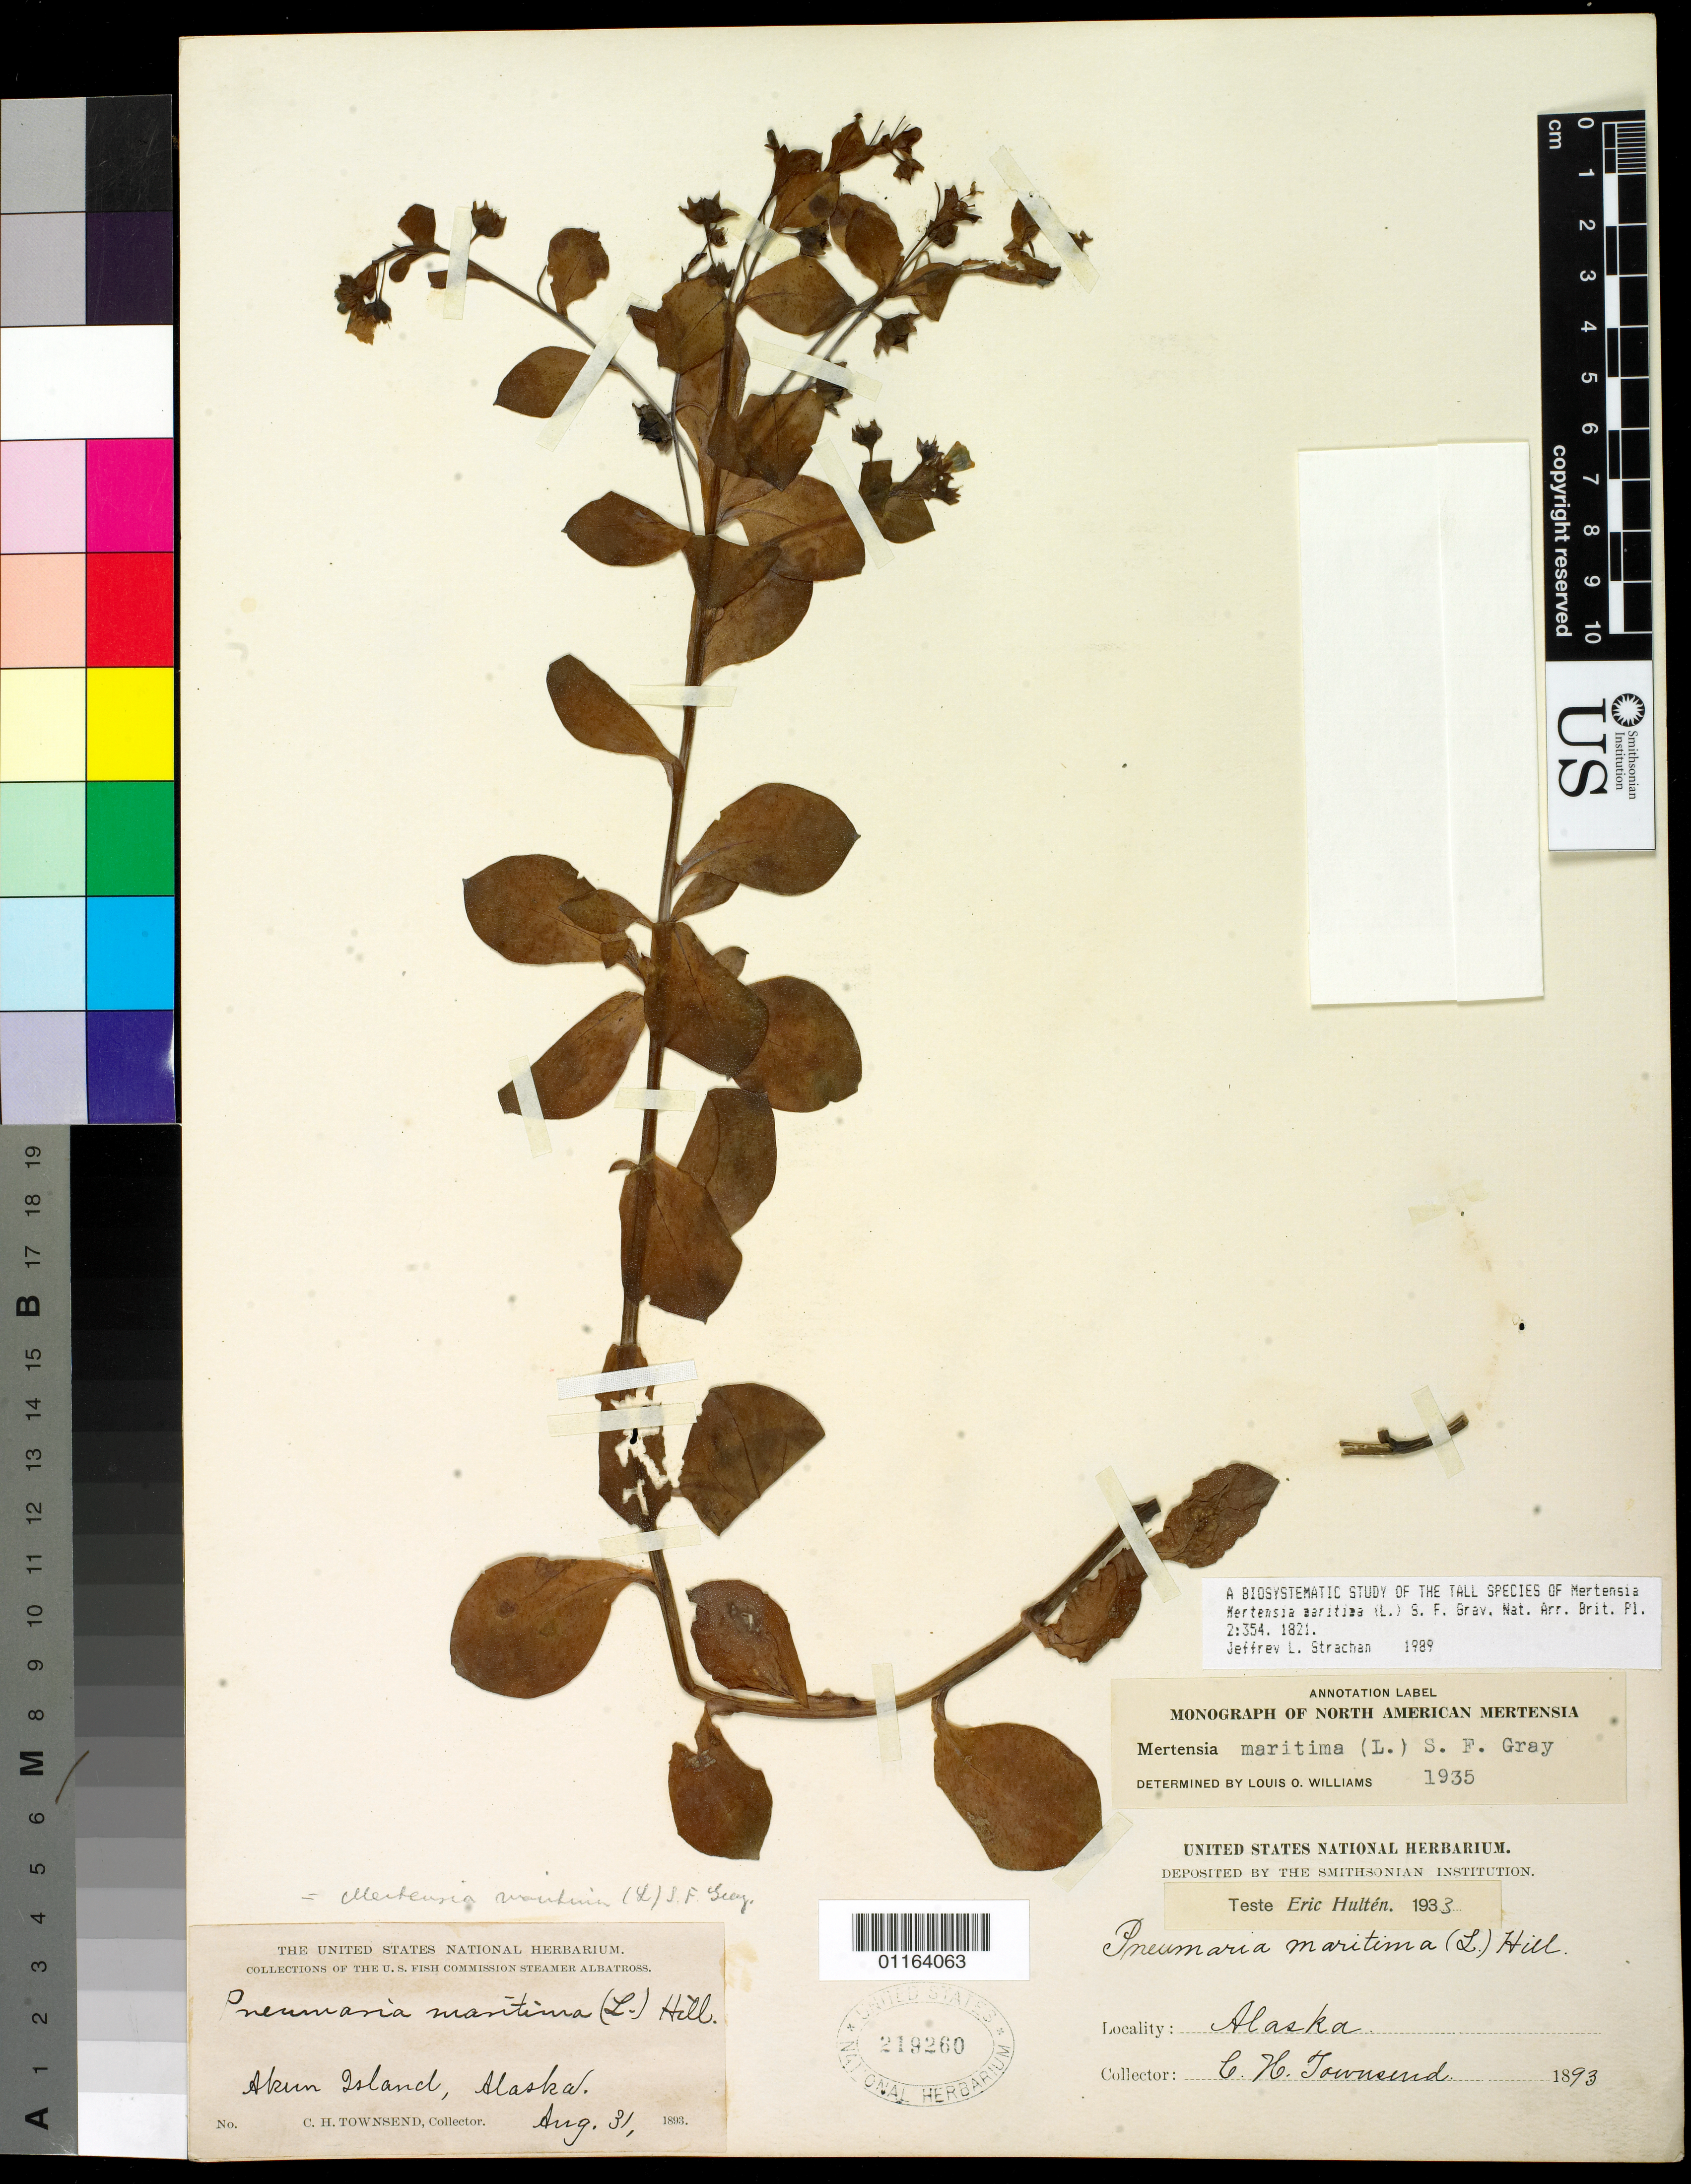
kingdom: Plantae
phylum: Tracheophyta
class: Magnoliopsida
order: Boraginales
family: Boraginaceae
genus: Mertensia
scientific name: Mertensia maritima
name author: (L.) S.F. Gray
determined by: Williams, Louis O.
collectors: C. H. Townsend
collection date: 1893-08-31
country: United States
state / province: Alaska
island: Akun Island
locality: Akun Island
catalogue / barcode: US 219260